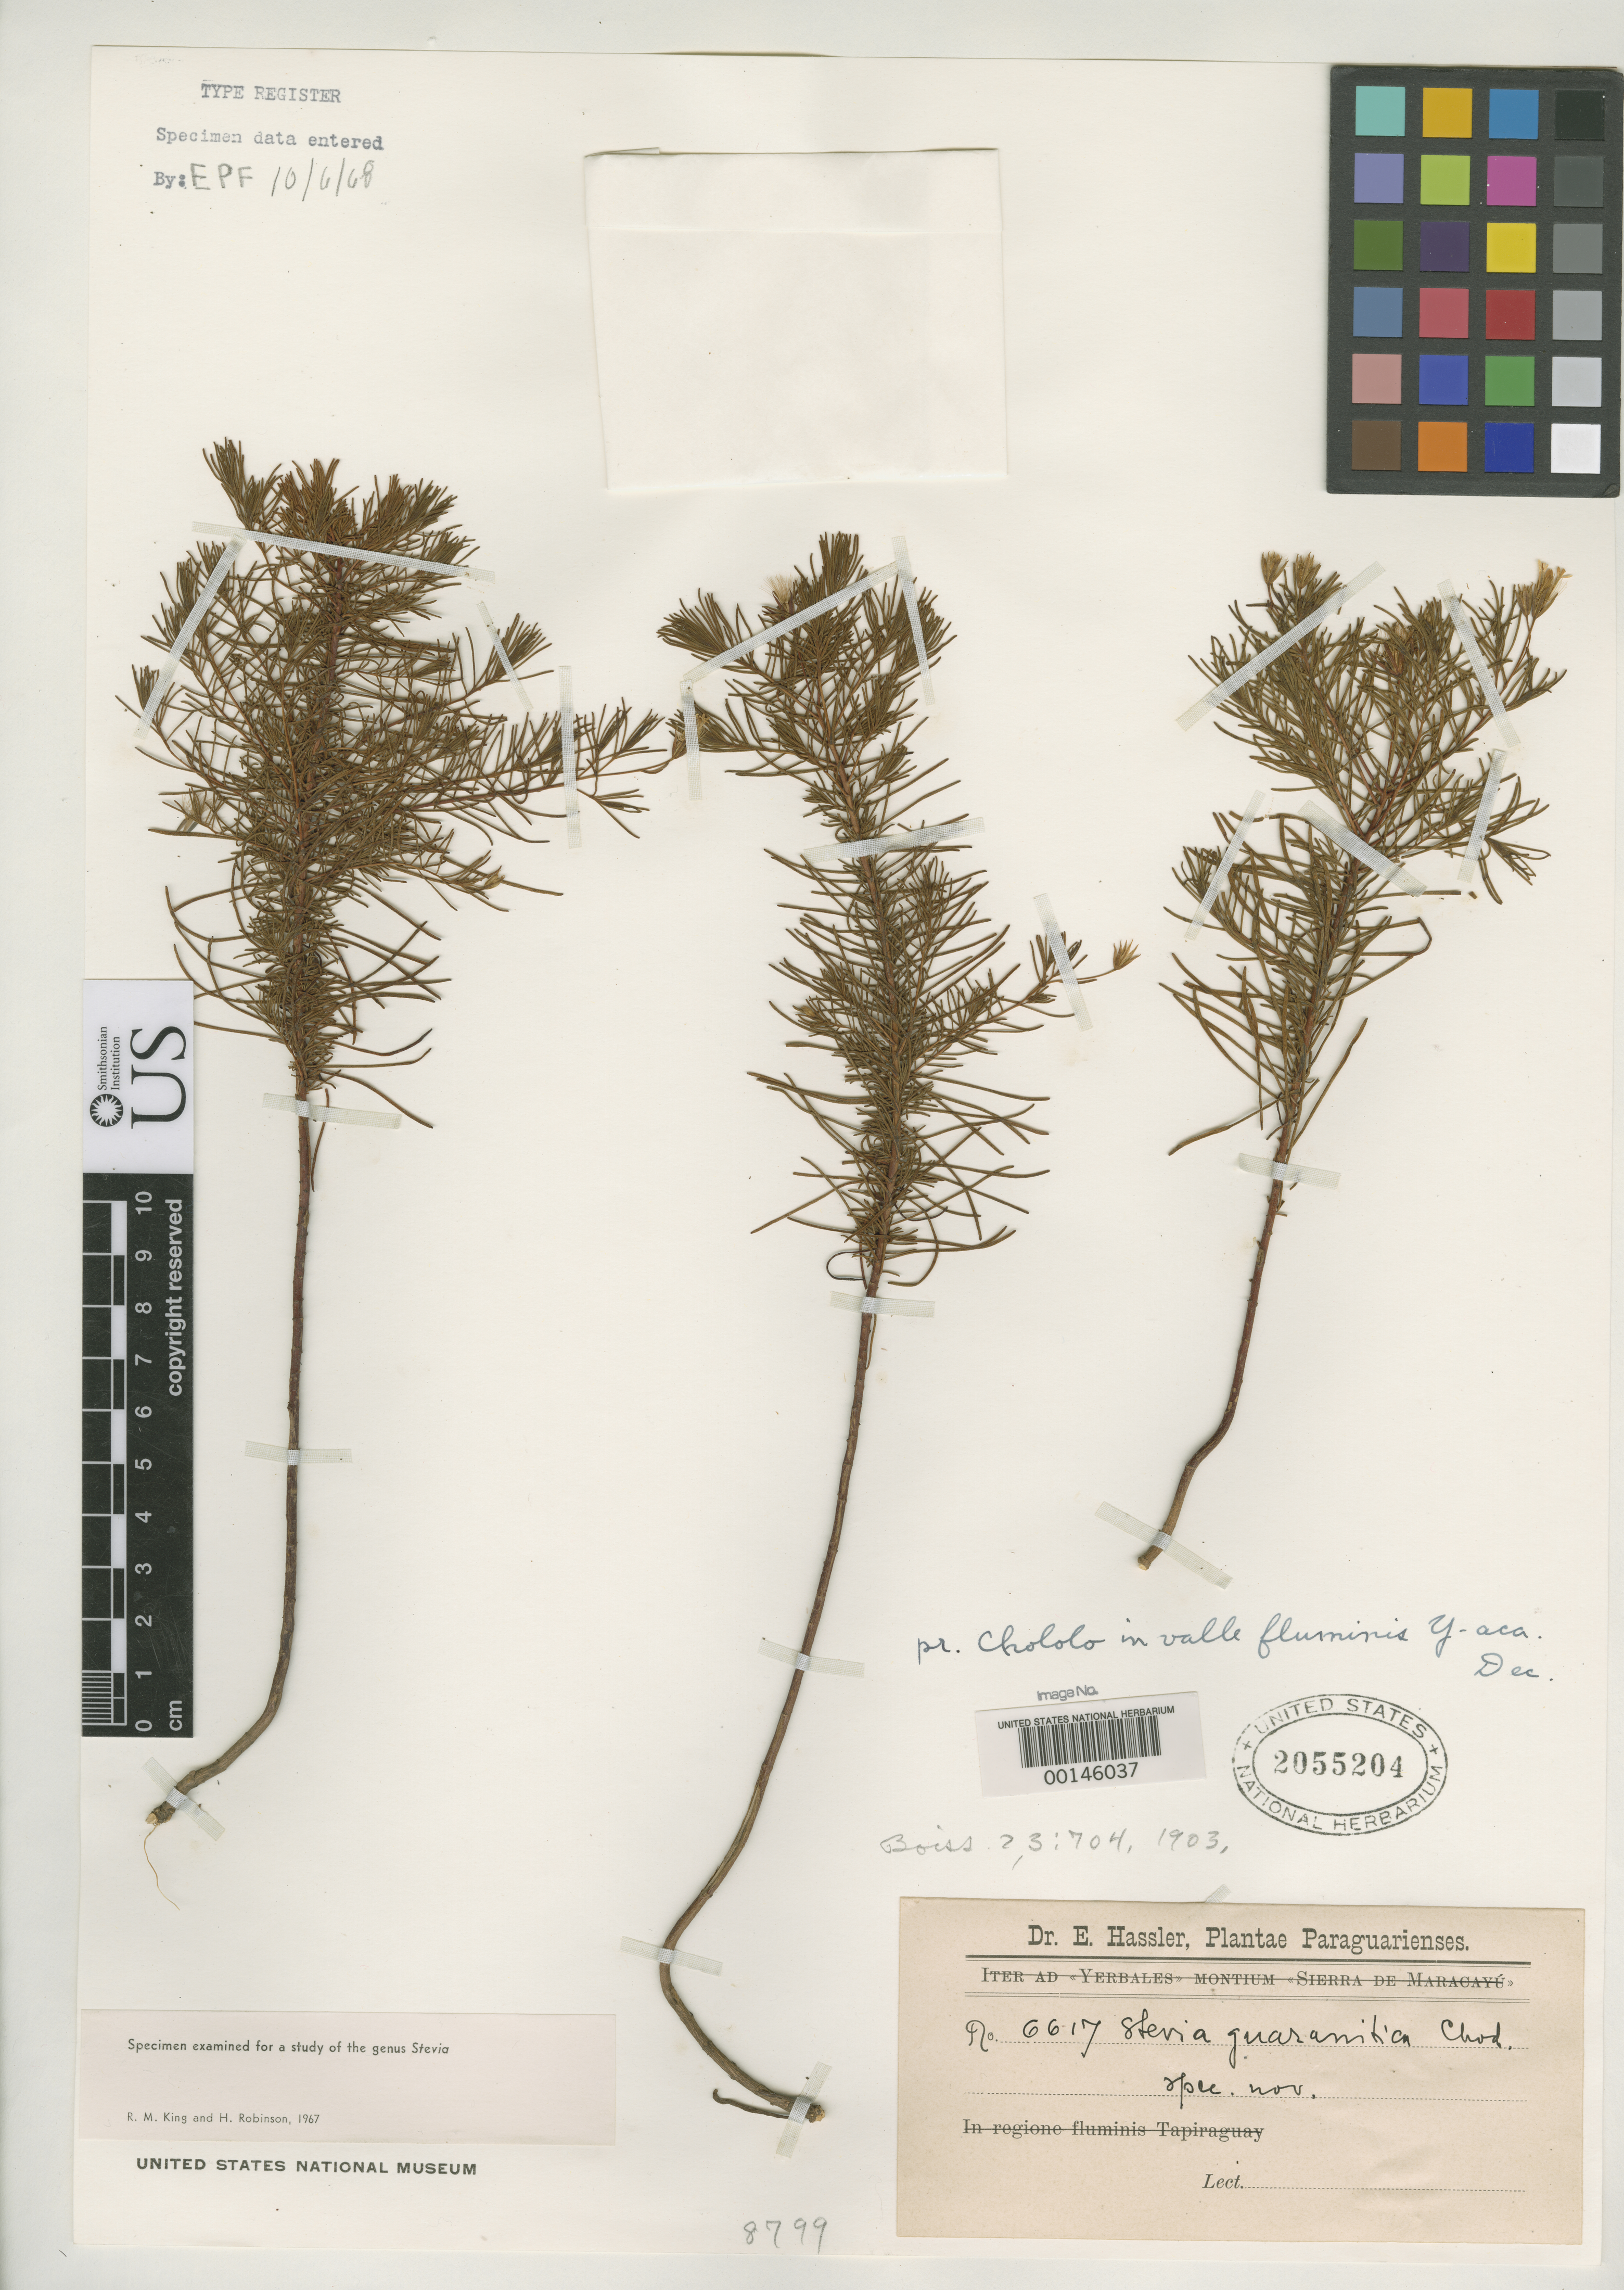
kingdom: Plantae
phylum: Tracheophyta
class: Magnoliopsida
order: Asterales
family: Asteraceae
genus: Stevia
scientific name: Stevia guaranitica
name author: Chodat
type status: Isotype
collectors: E. Hassler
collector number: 6617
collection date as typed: Dec 1903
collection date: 1903-12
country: Paraguay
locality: Near Chololo in Valle fluminis Y-aca.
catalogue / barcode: US 2055204